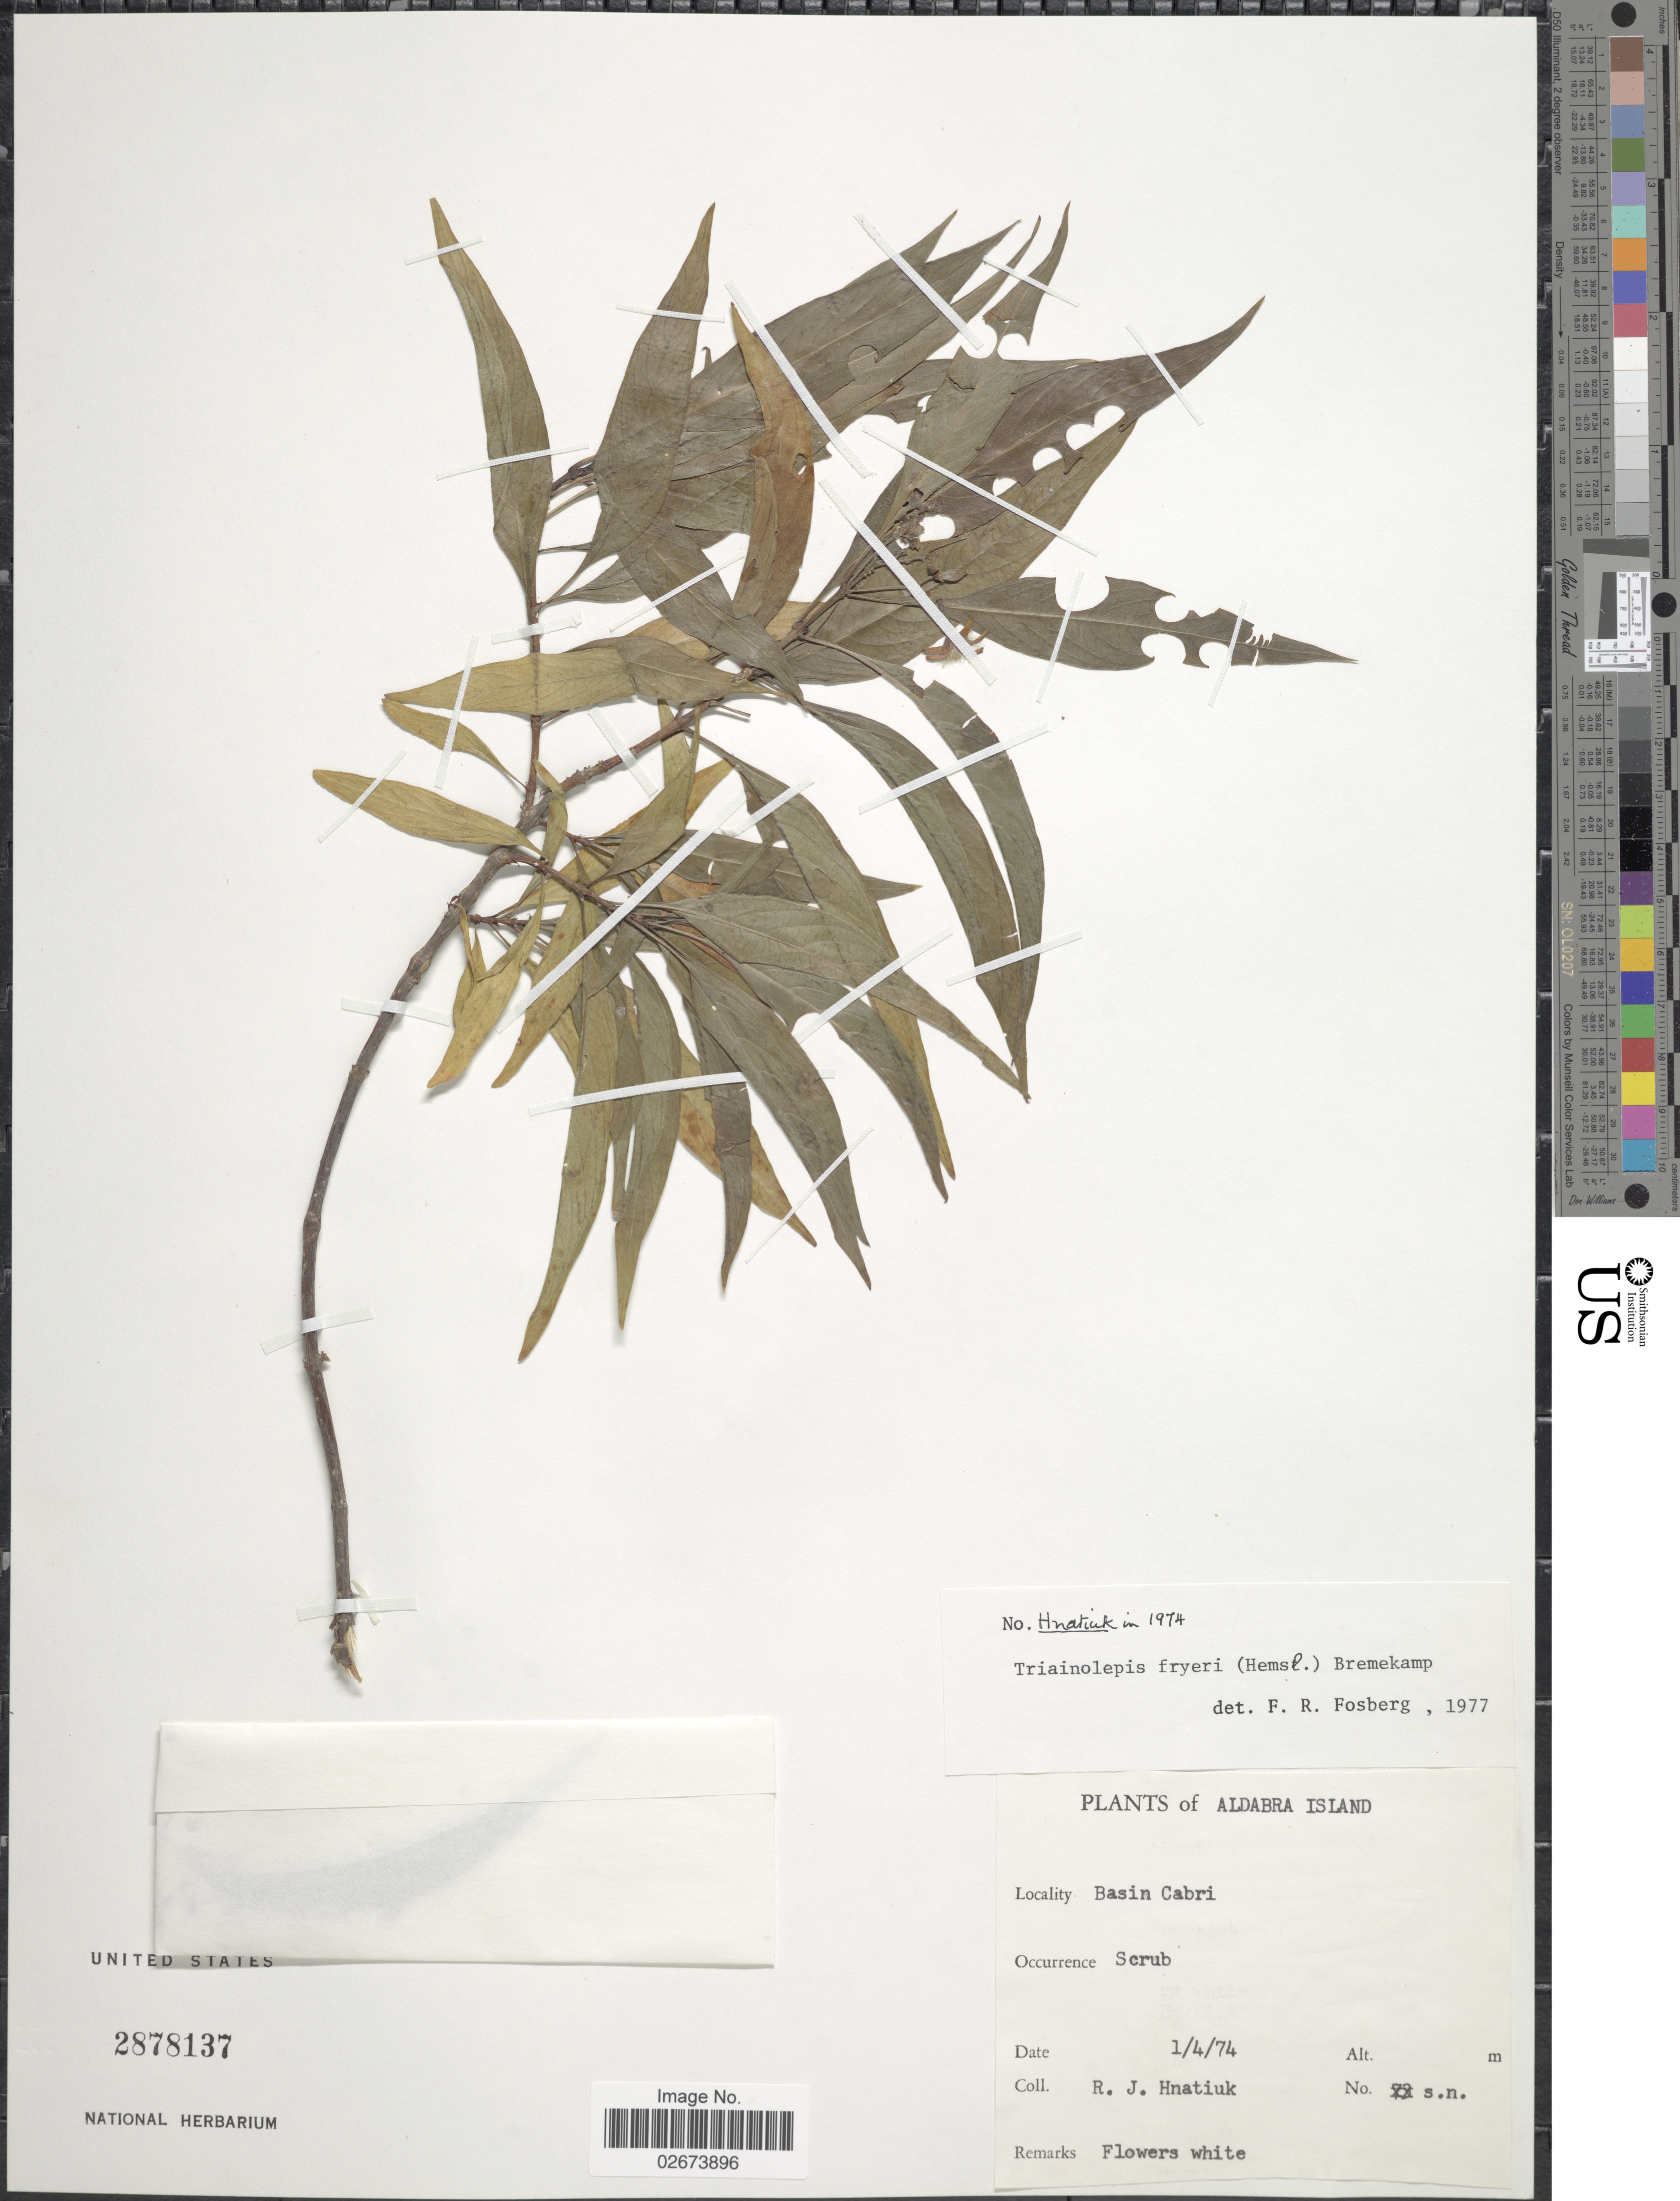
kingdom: Plantae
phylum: Tracheophyta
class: Magnoliopsida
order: Gentianales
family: Rubiaceae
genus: Triainolepis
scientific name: Triainolepis fryeri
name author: (Hemsl.) Bremek.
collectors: R. Hnatiuk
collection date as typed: Transcribed d/m/y: 1/4/74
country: Seychelles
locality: Adabra Island. Basin Cabri.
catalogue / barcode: US 2878137